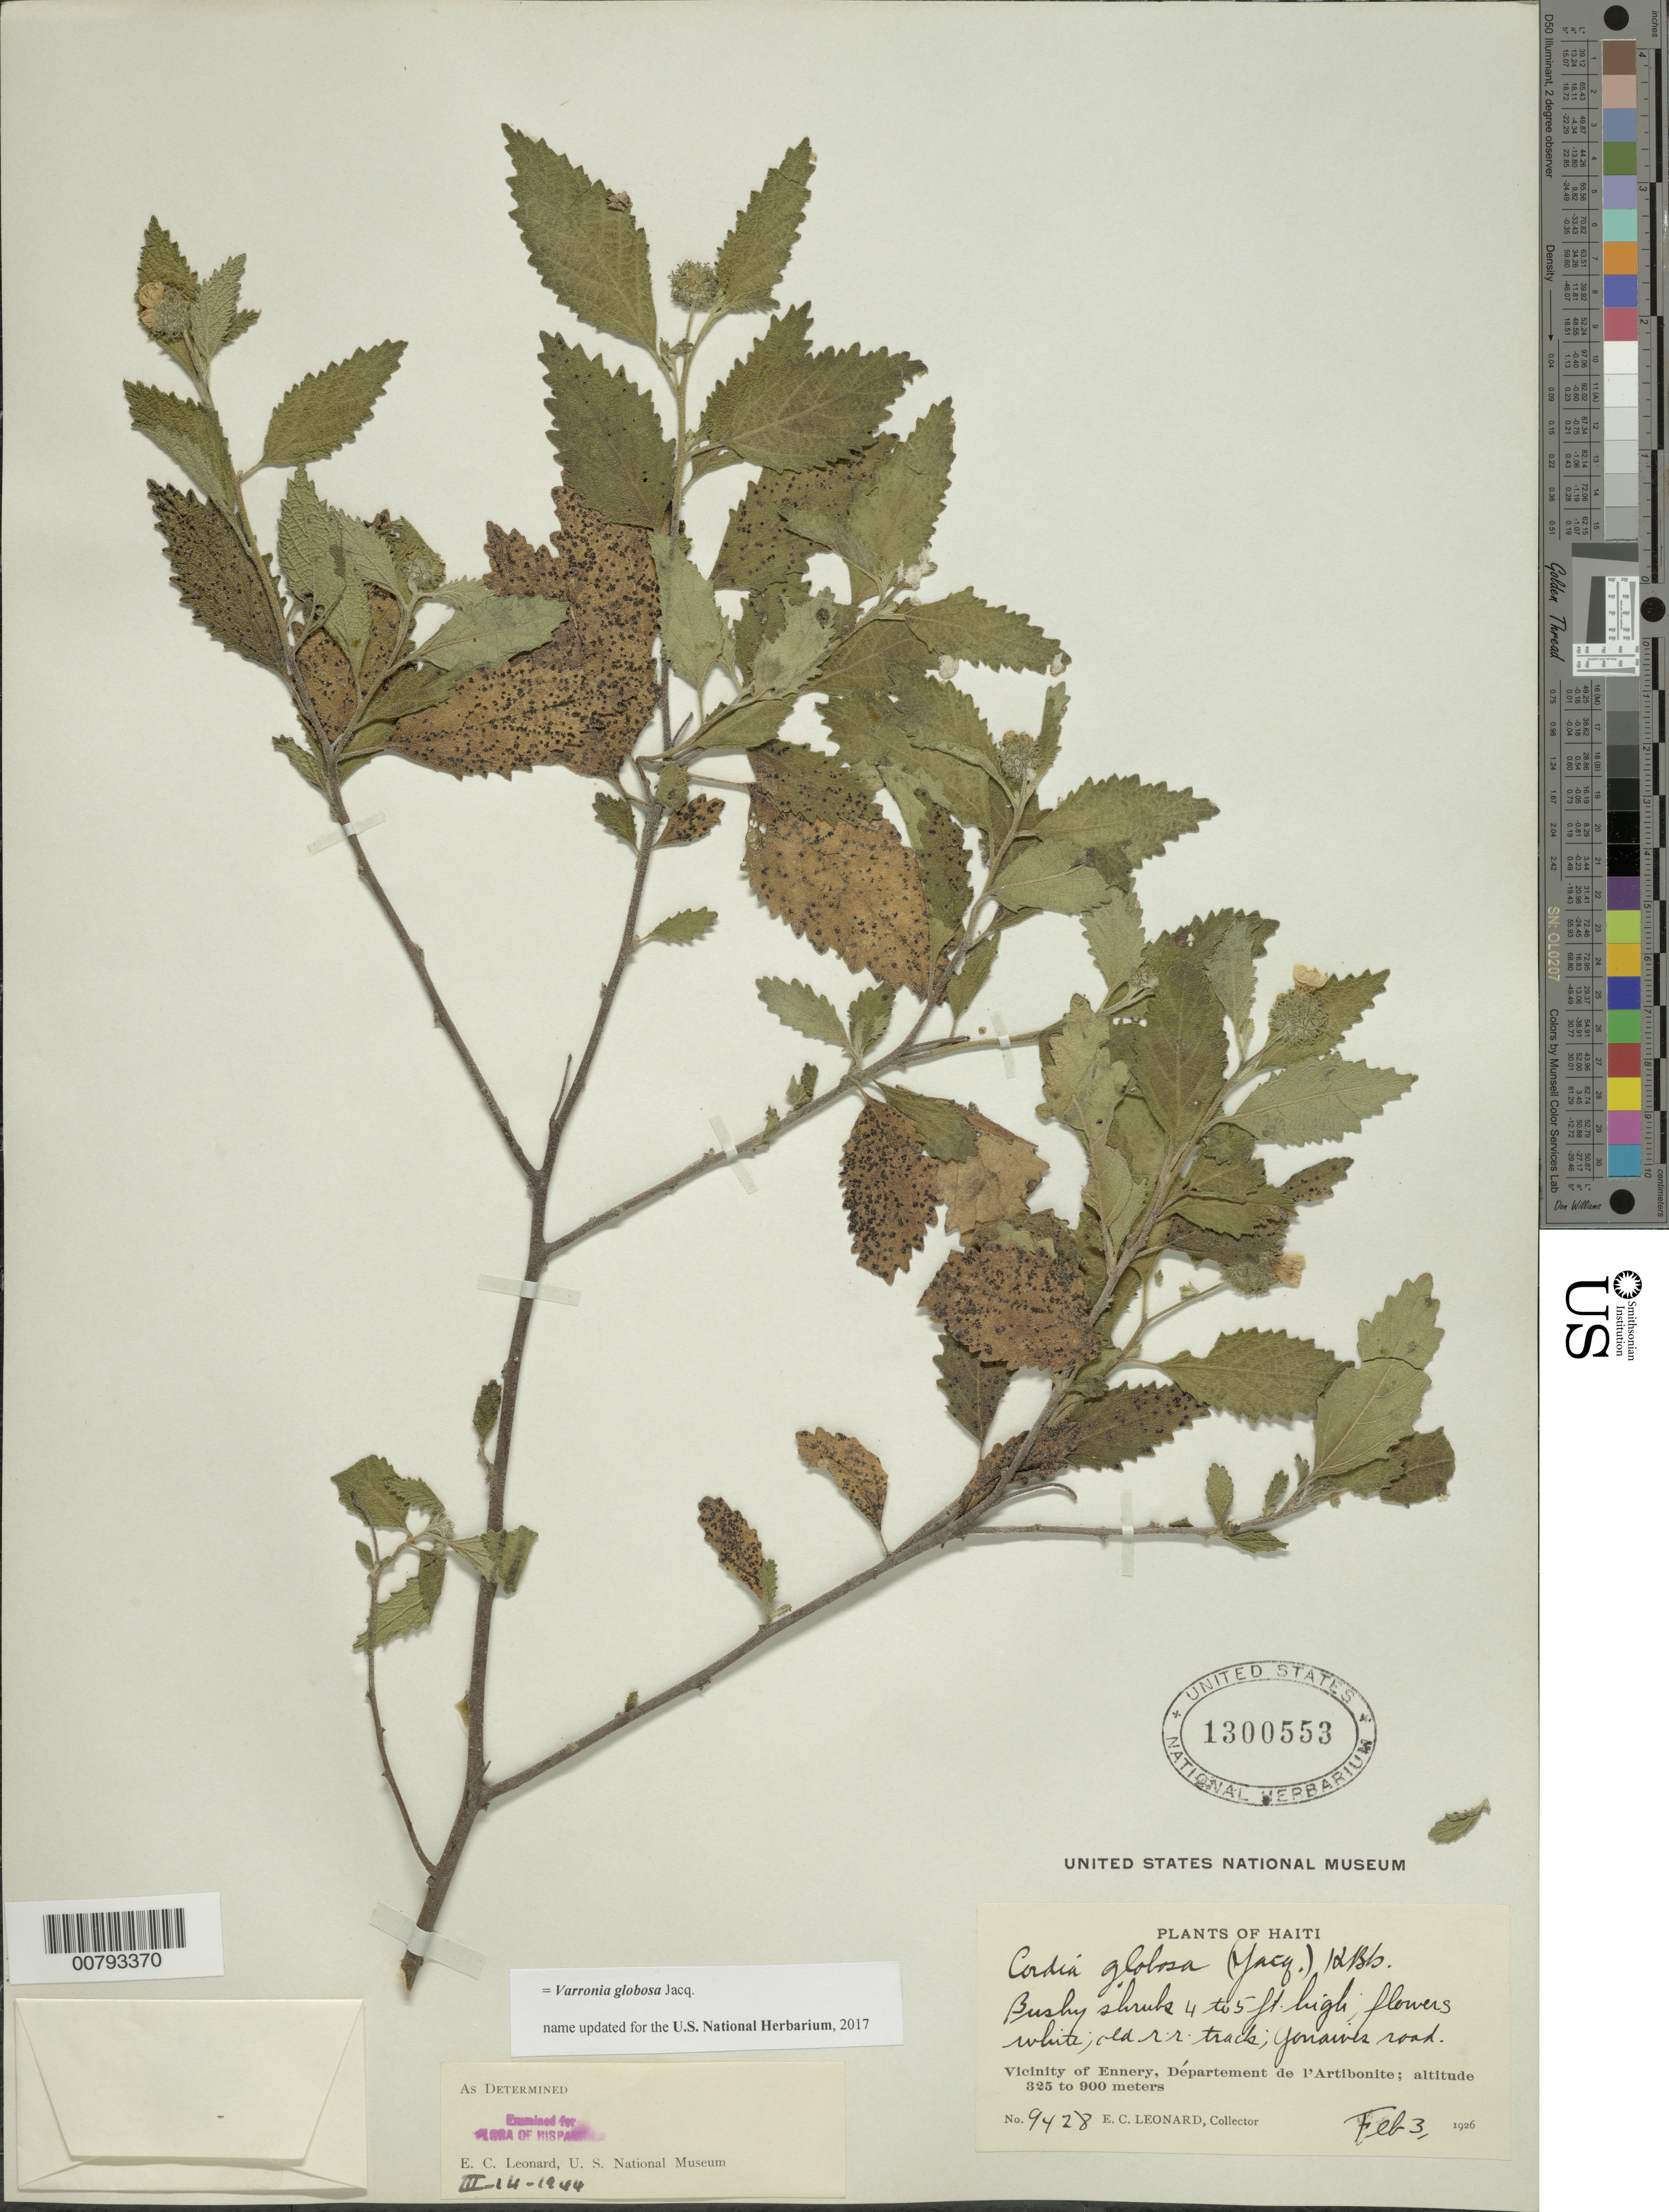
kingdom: Plantae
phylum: Tracheophyta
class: Magnoliopsida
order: Boraginales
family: Cordiaceae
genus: Varronia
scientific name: Varronia globosa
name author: Jacq.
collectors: E. C. Leonard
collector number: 9428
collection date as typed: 03 Feb 1926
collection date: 1926-02-03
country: Haiti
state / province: Artibonite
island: Hispaniola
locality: Vicinity of Ennery, old r.r. tracks, Gonaive road.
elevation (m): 325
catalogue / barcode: US 1300553